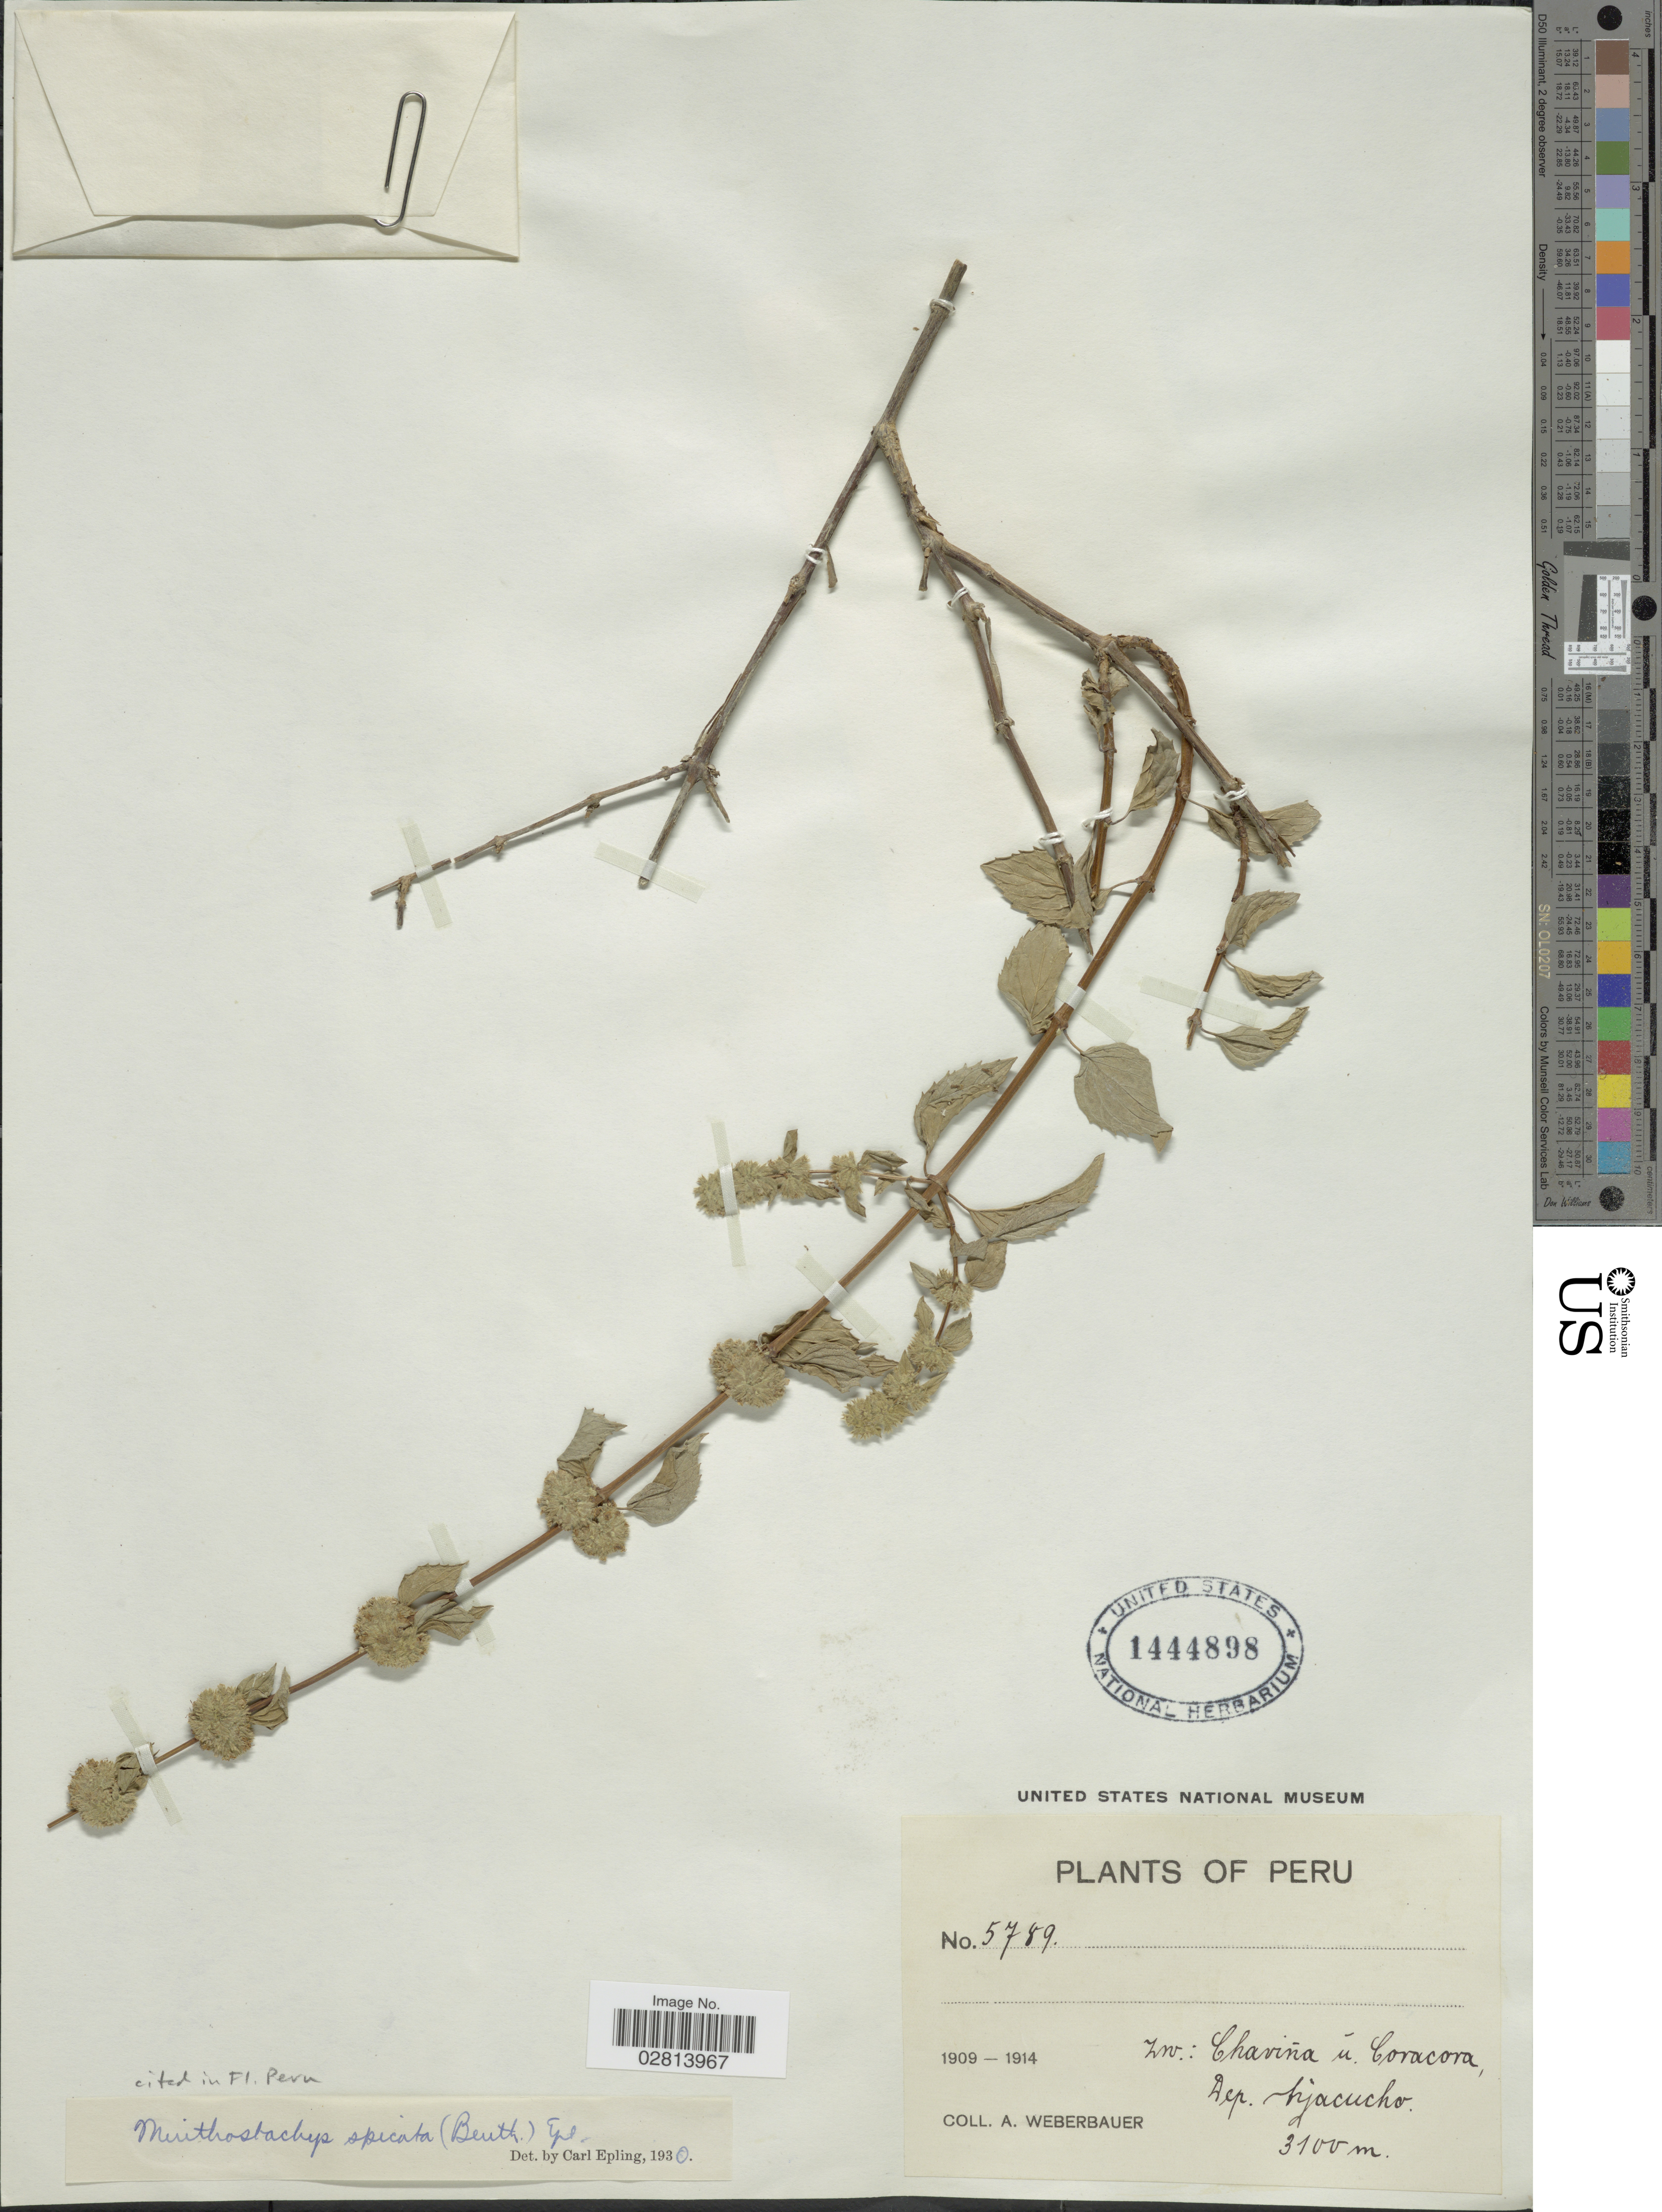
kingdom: Plantae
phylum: Tracheophyta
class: Magnoliopsida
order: Lamiales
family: Lamiaceae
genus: Minthostachys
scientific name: Minthostachys spicata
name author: (Benth.) Epling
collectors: A. Weberbauer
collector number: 5789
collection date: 1909/1914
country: Peru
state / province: Ayacucho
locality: Chavina u Coracora, Dep. Ayacucho.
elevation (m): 3100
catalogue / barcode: US 1444898